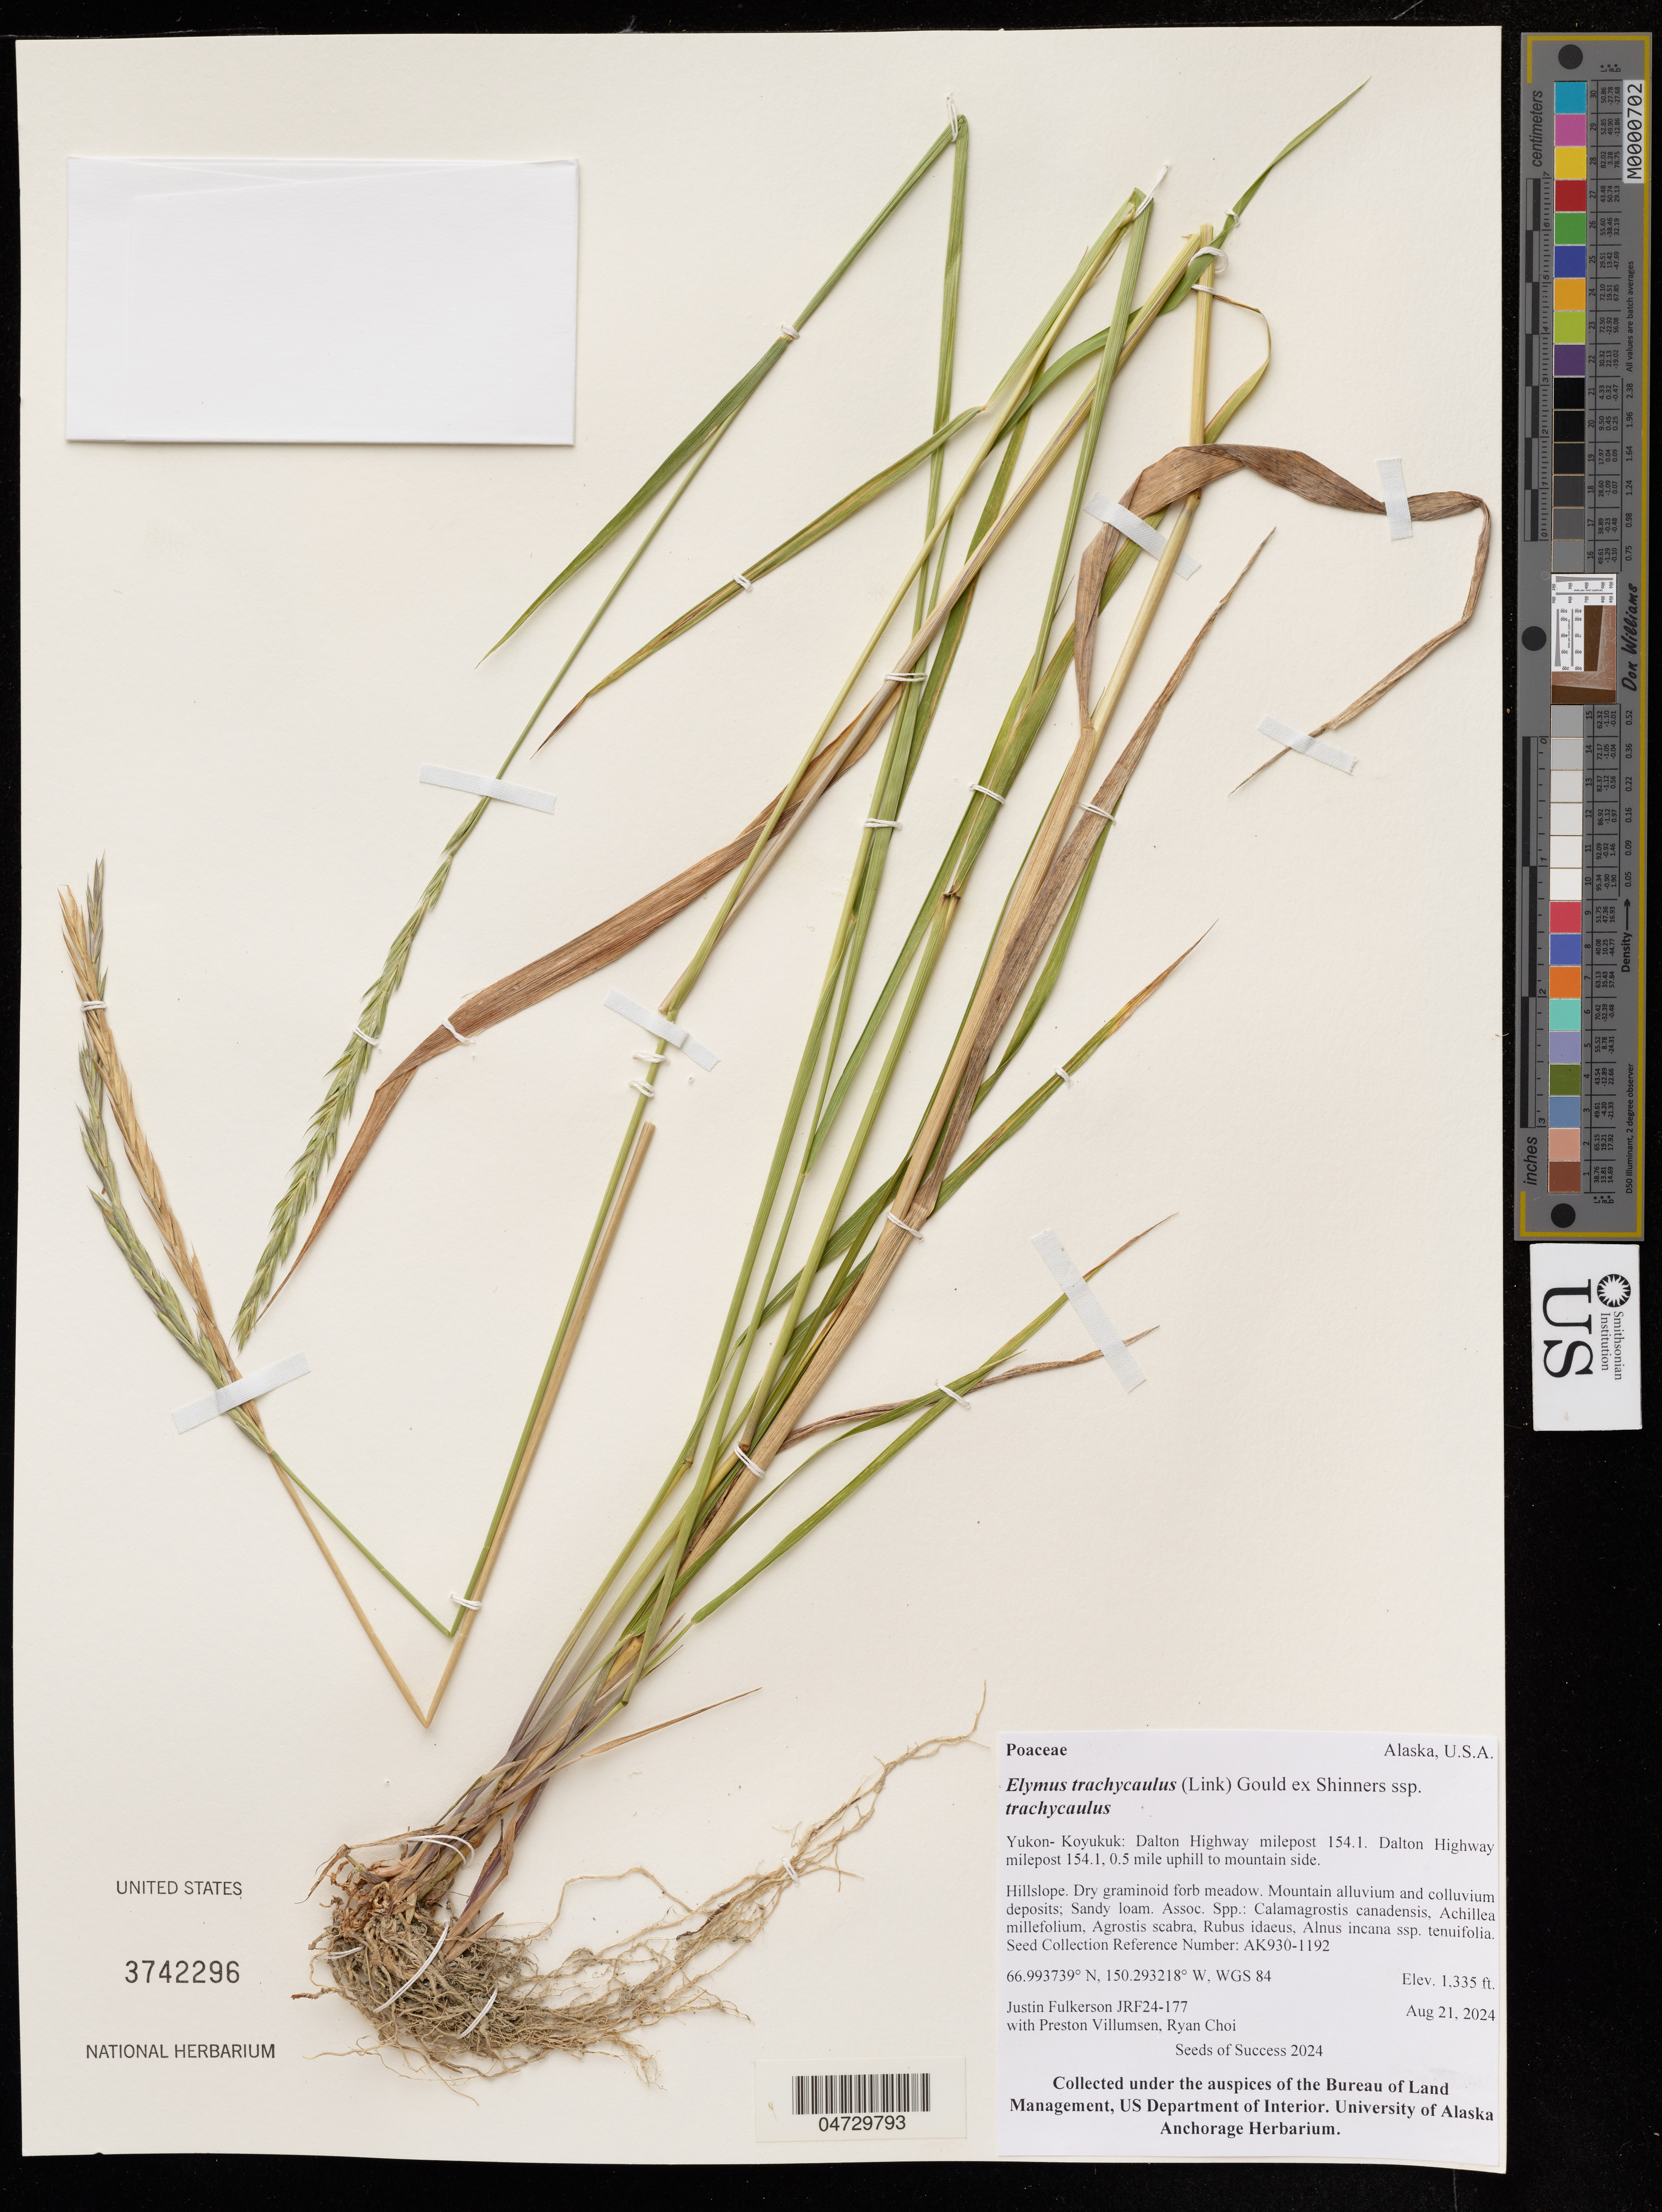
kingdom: Plantae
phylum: Tracheophyta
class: Liliopsida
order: Poales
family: Poaceae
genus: Elymus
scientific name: Elymus trachycaulus subsp. trachycaulus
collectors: J. Fulkerson, P. Villumsen & R. Choi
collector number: JRF24-177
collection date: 2024-08-21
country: United States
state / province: Alaska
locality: Yukon- Koyukuk: Dalton Highway milepost 154.1. Dalton Highway milepost 154.1, 0.5 mile uphill to mountain side.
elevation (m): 407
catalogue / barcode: US 3742296